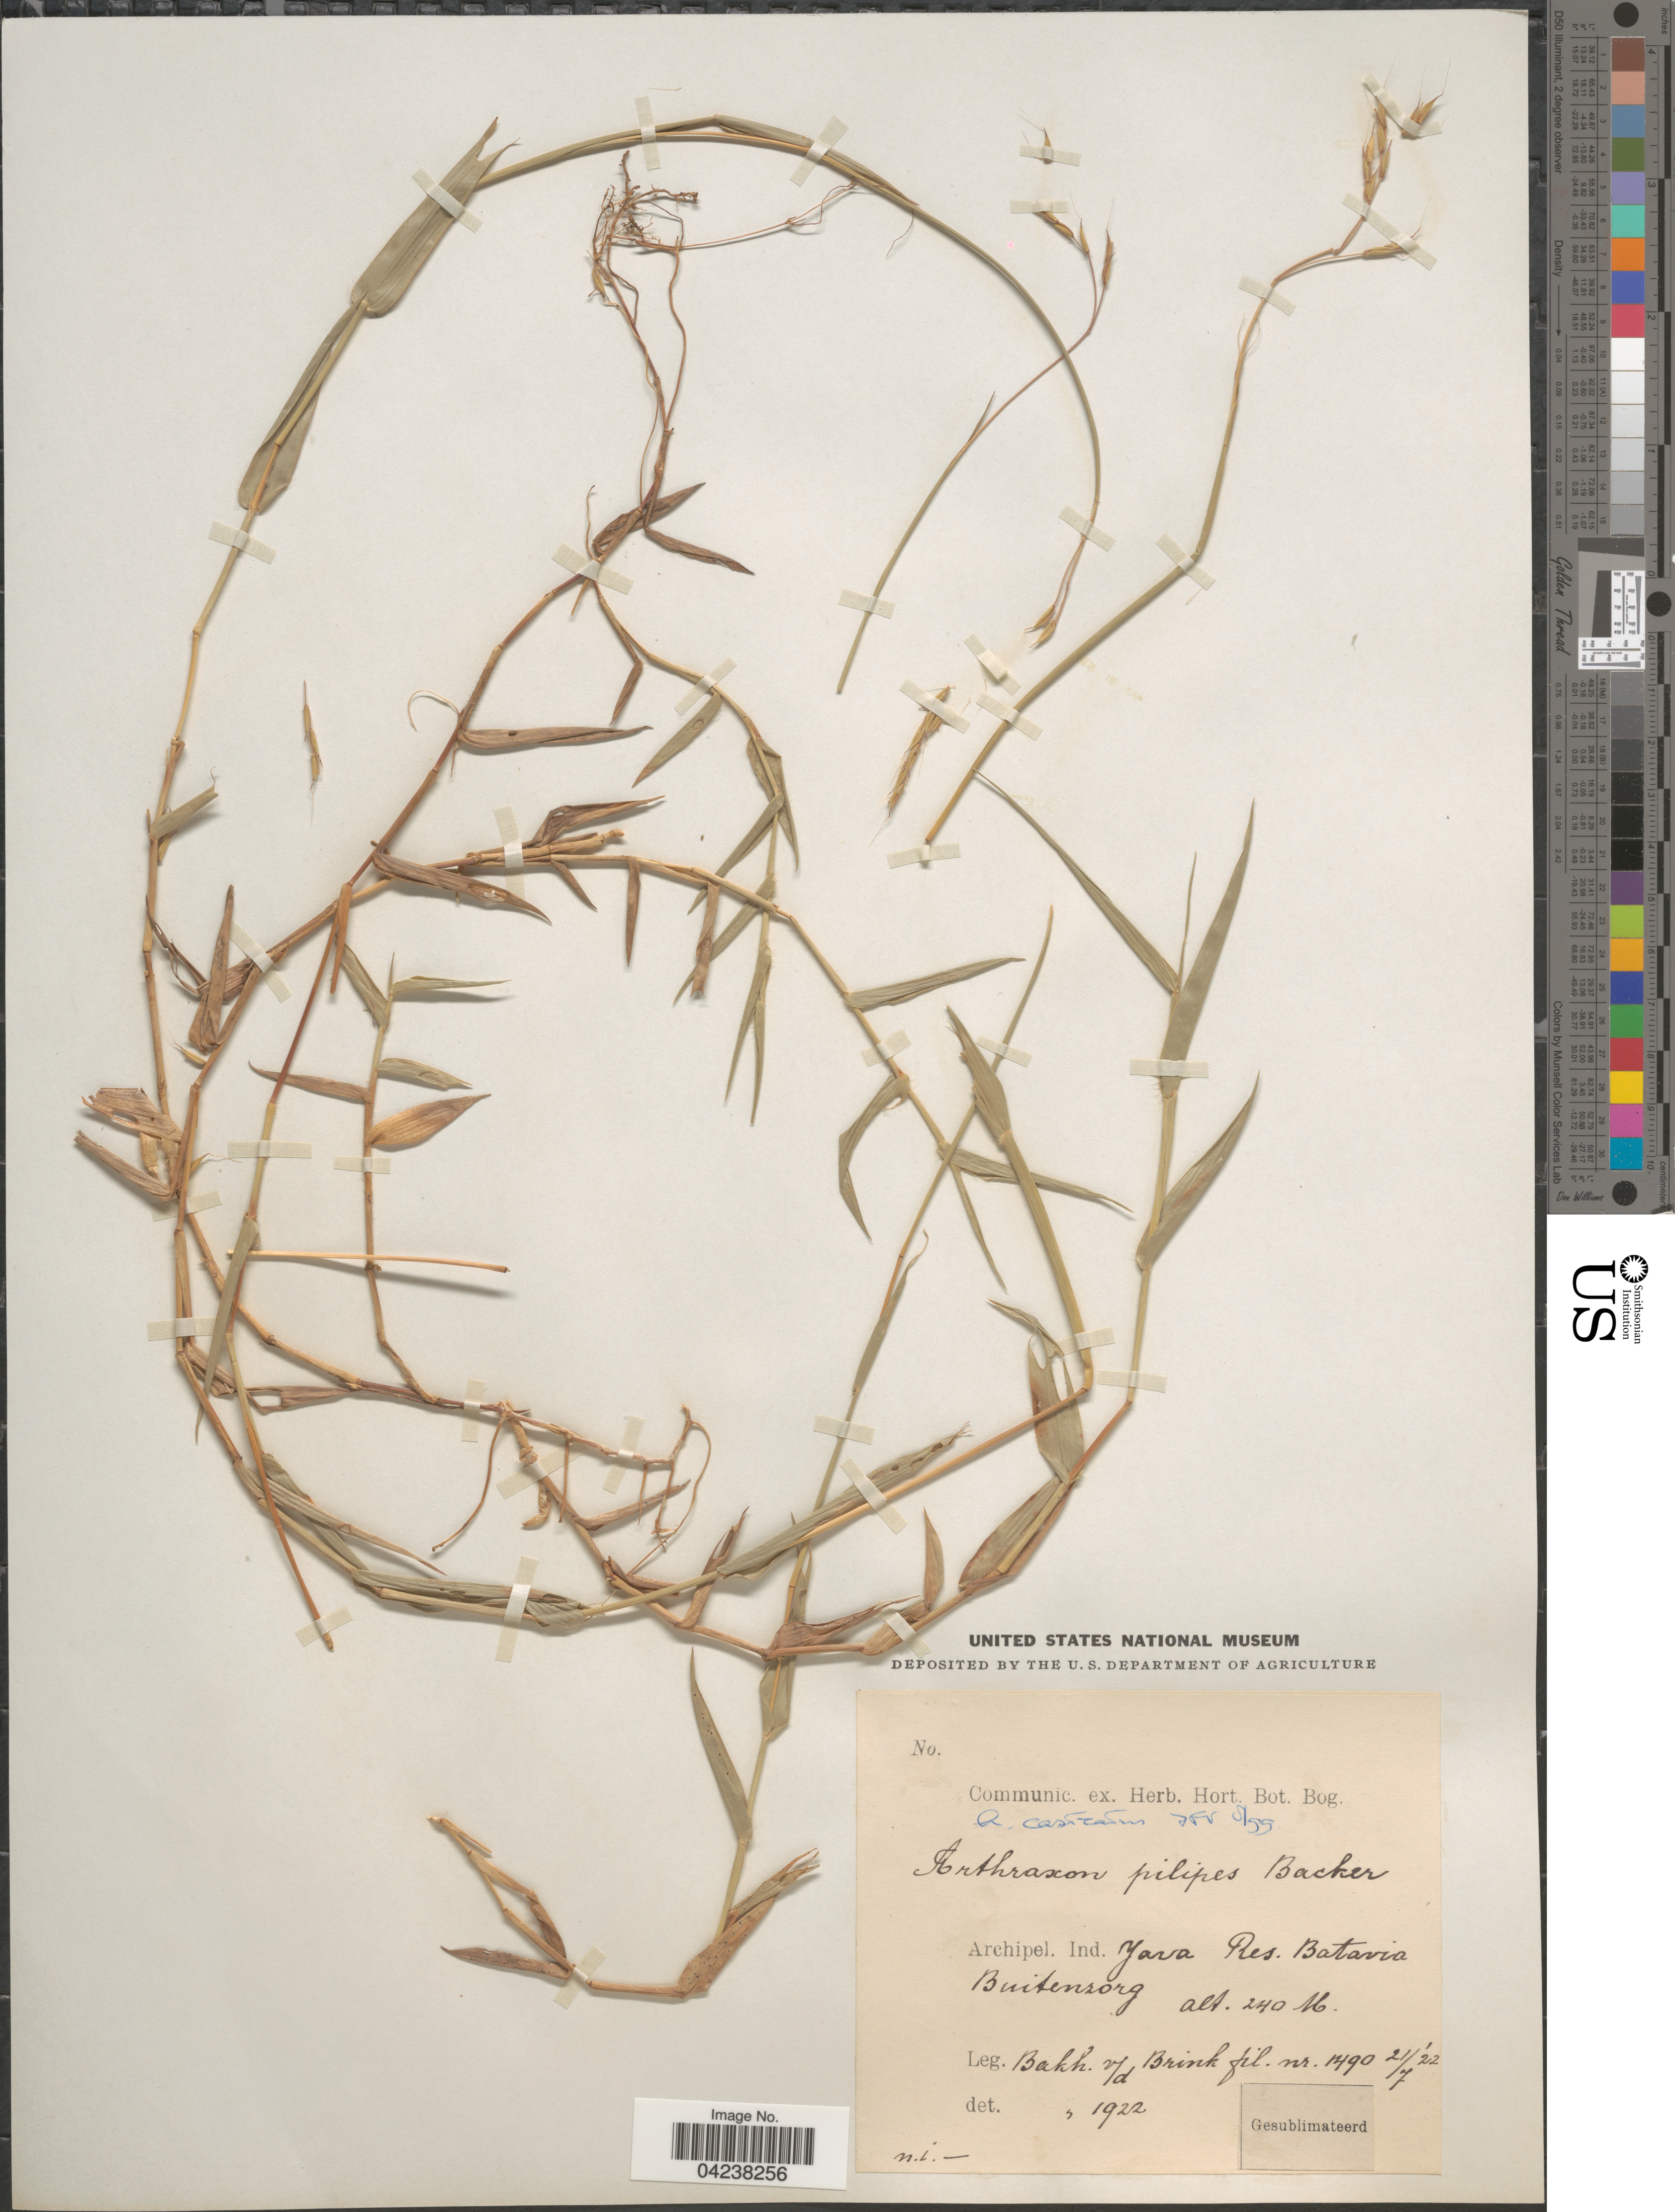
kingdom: Plantae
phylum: Tracheophyta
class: Liliopsida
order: Poales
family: Poaceae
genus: Arthraxon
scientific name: Arthraxon castratus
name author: (Griff.) V. Naray. ex Bor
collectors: R. C. Bakhuizen van den Brink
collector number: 1490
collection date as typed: Transcribed d/m/y: 21/7/22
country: Indonesia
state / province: Java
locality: Archipel. Ind. Java Res. Batavia. Buitenzorg.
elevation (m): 240